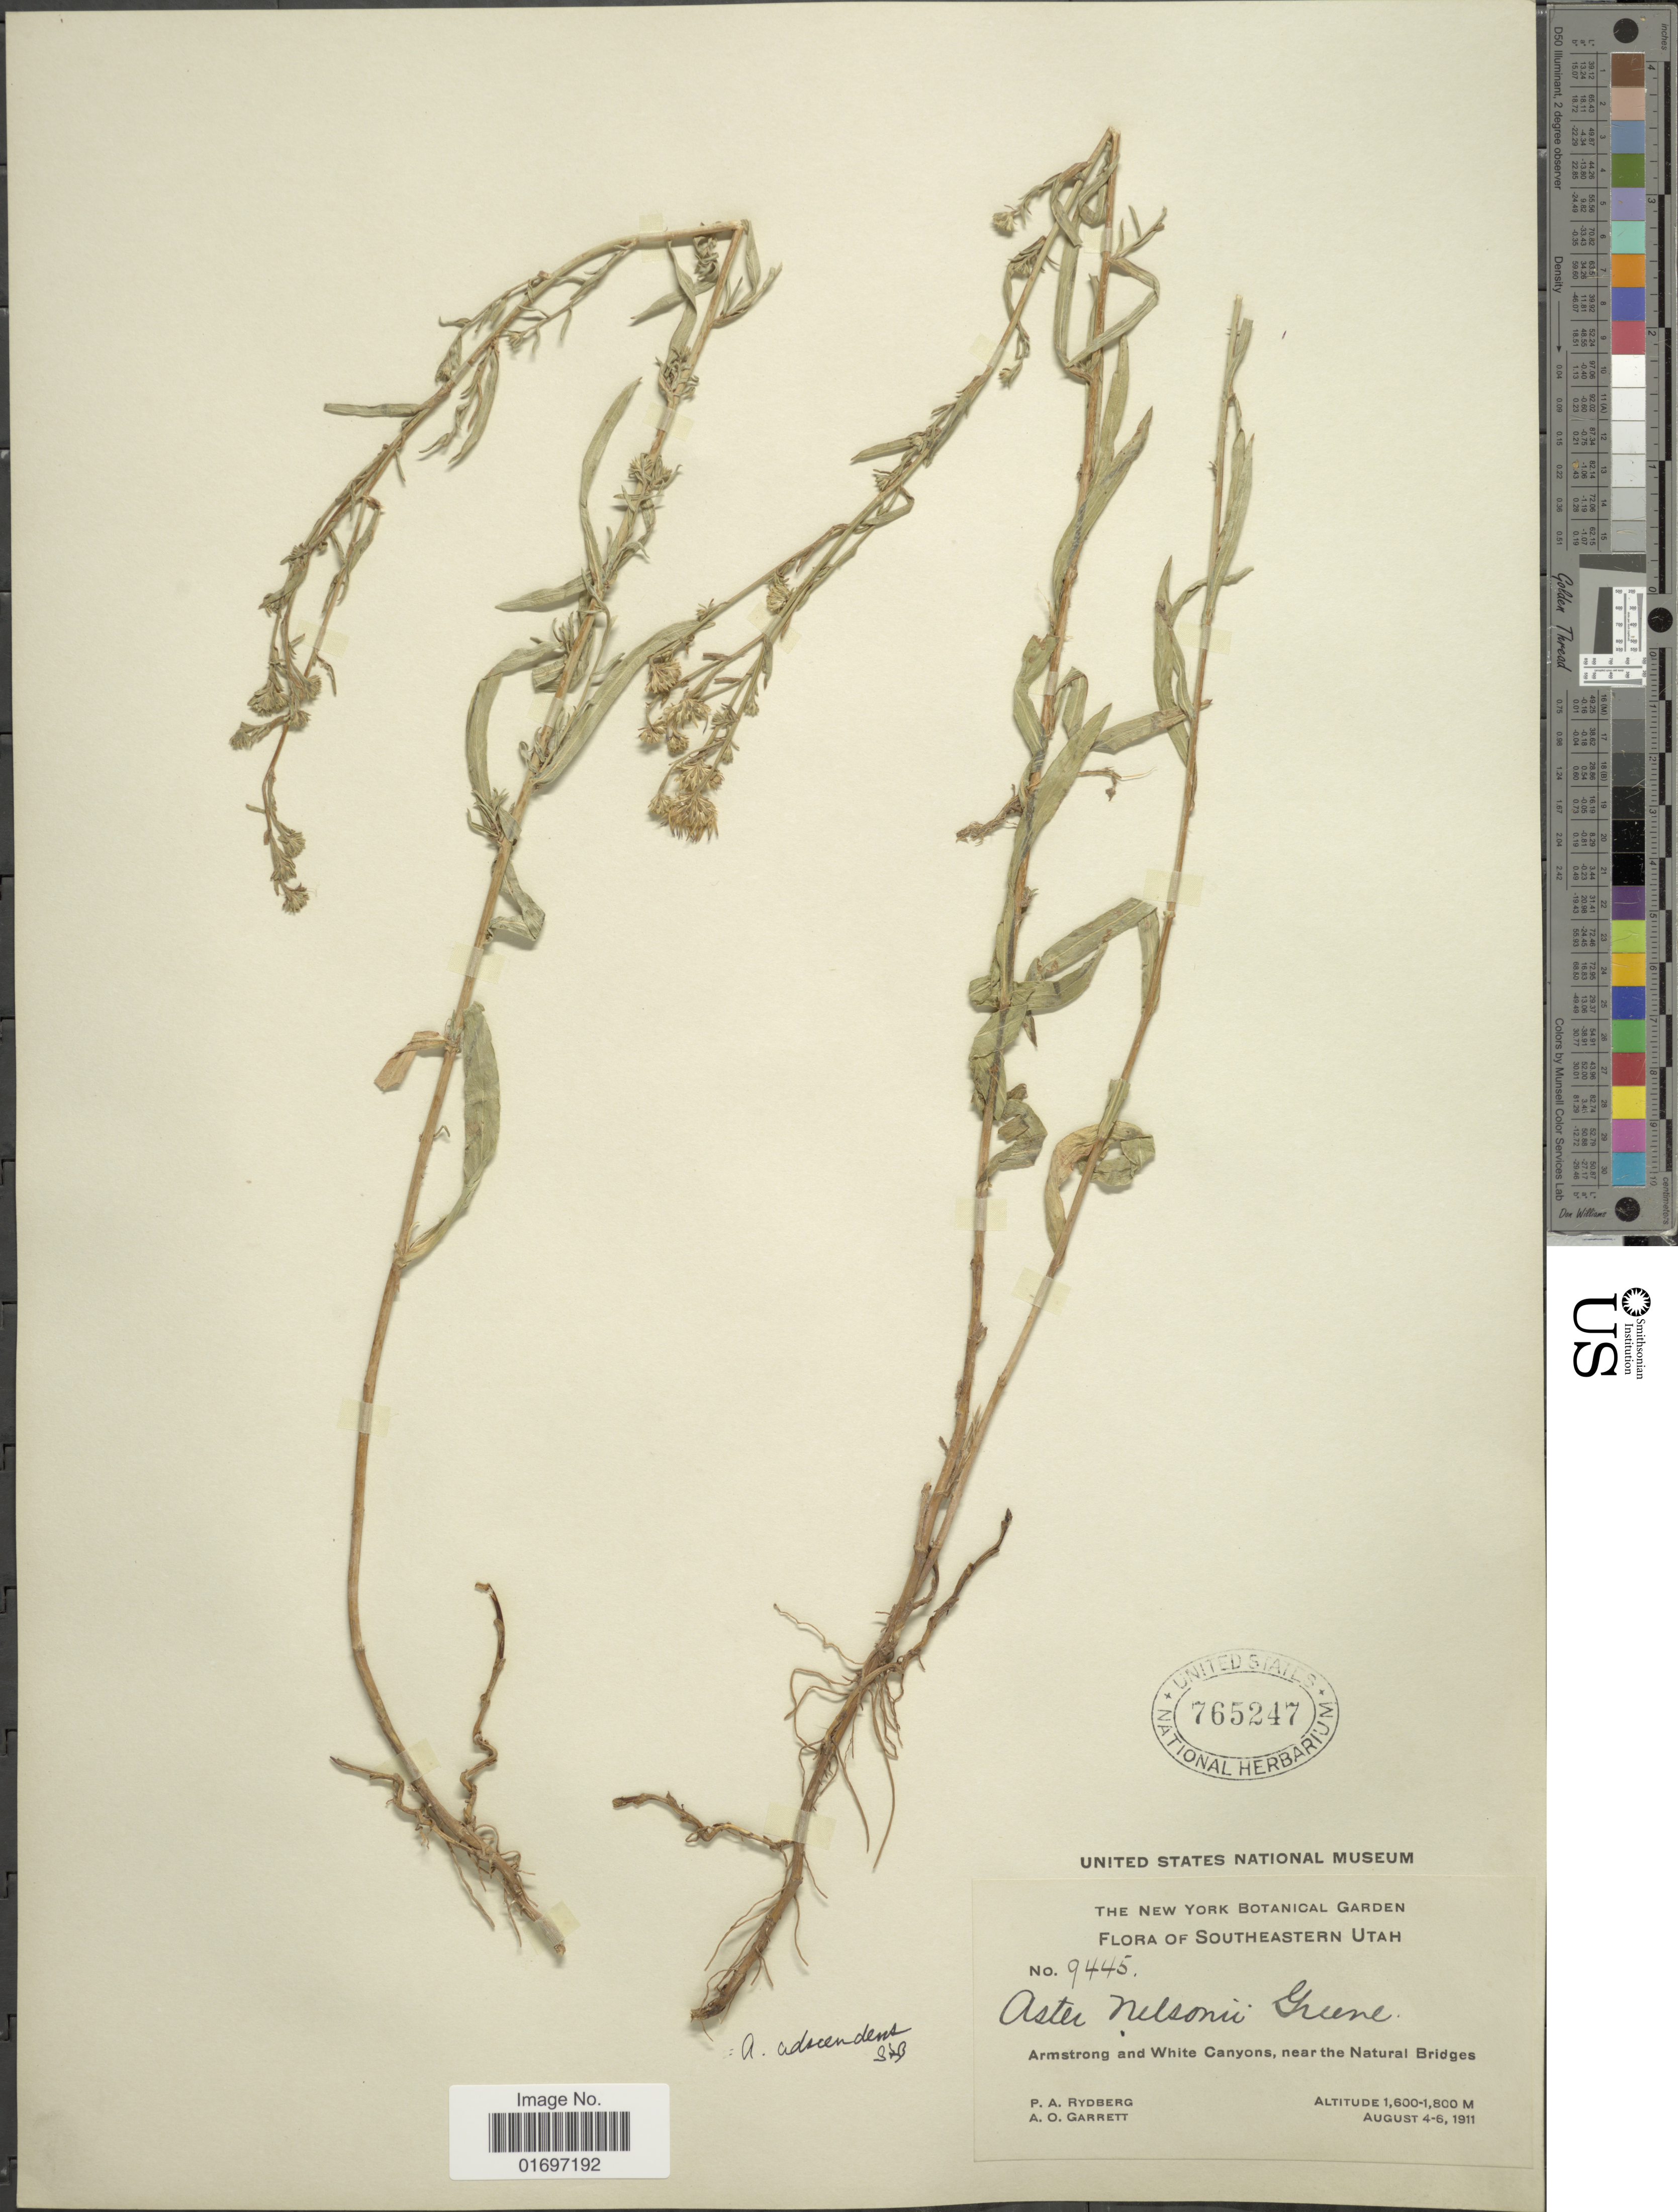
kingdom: Plantae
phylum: Tracheophyta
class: Magnoliopsida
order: Asterales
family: Asteraceae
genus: Symphyotrichum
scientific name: Symphyotrichum ascendens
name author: (Lindl.) G.L. Nesom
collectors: P. A. Rydberg & A. O. Garrett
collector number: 9445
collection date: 1911-08-04/1911-08-06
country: United States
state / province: Utah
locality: Southeastern Utah. Armstrong and White Canyons, near the Natural Bridges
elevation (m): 1600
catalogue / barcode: US 765247